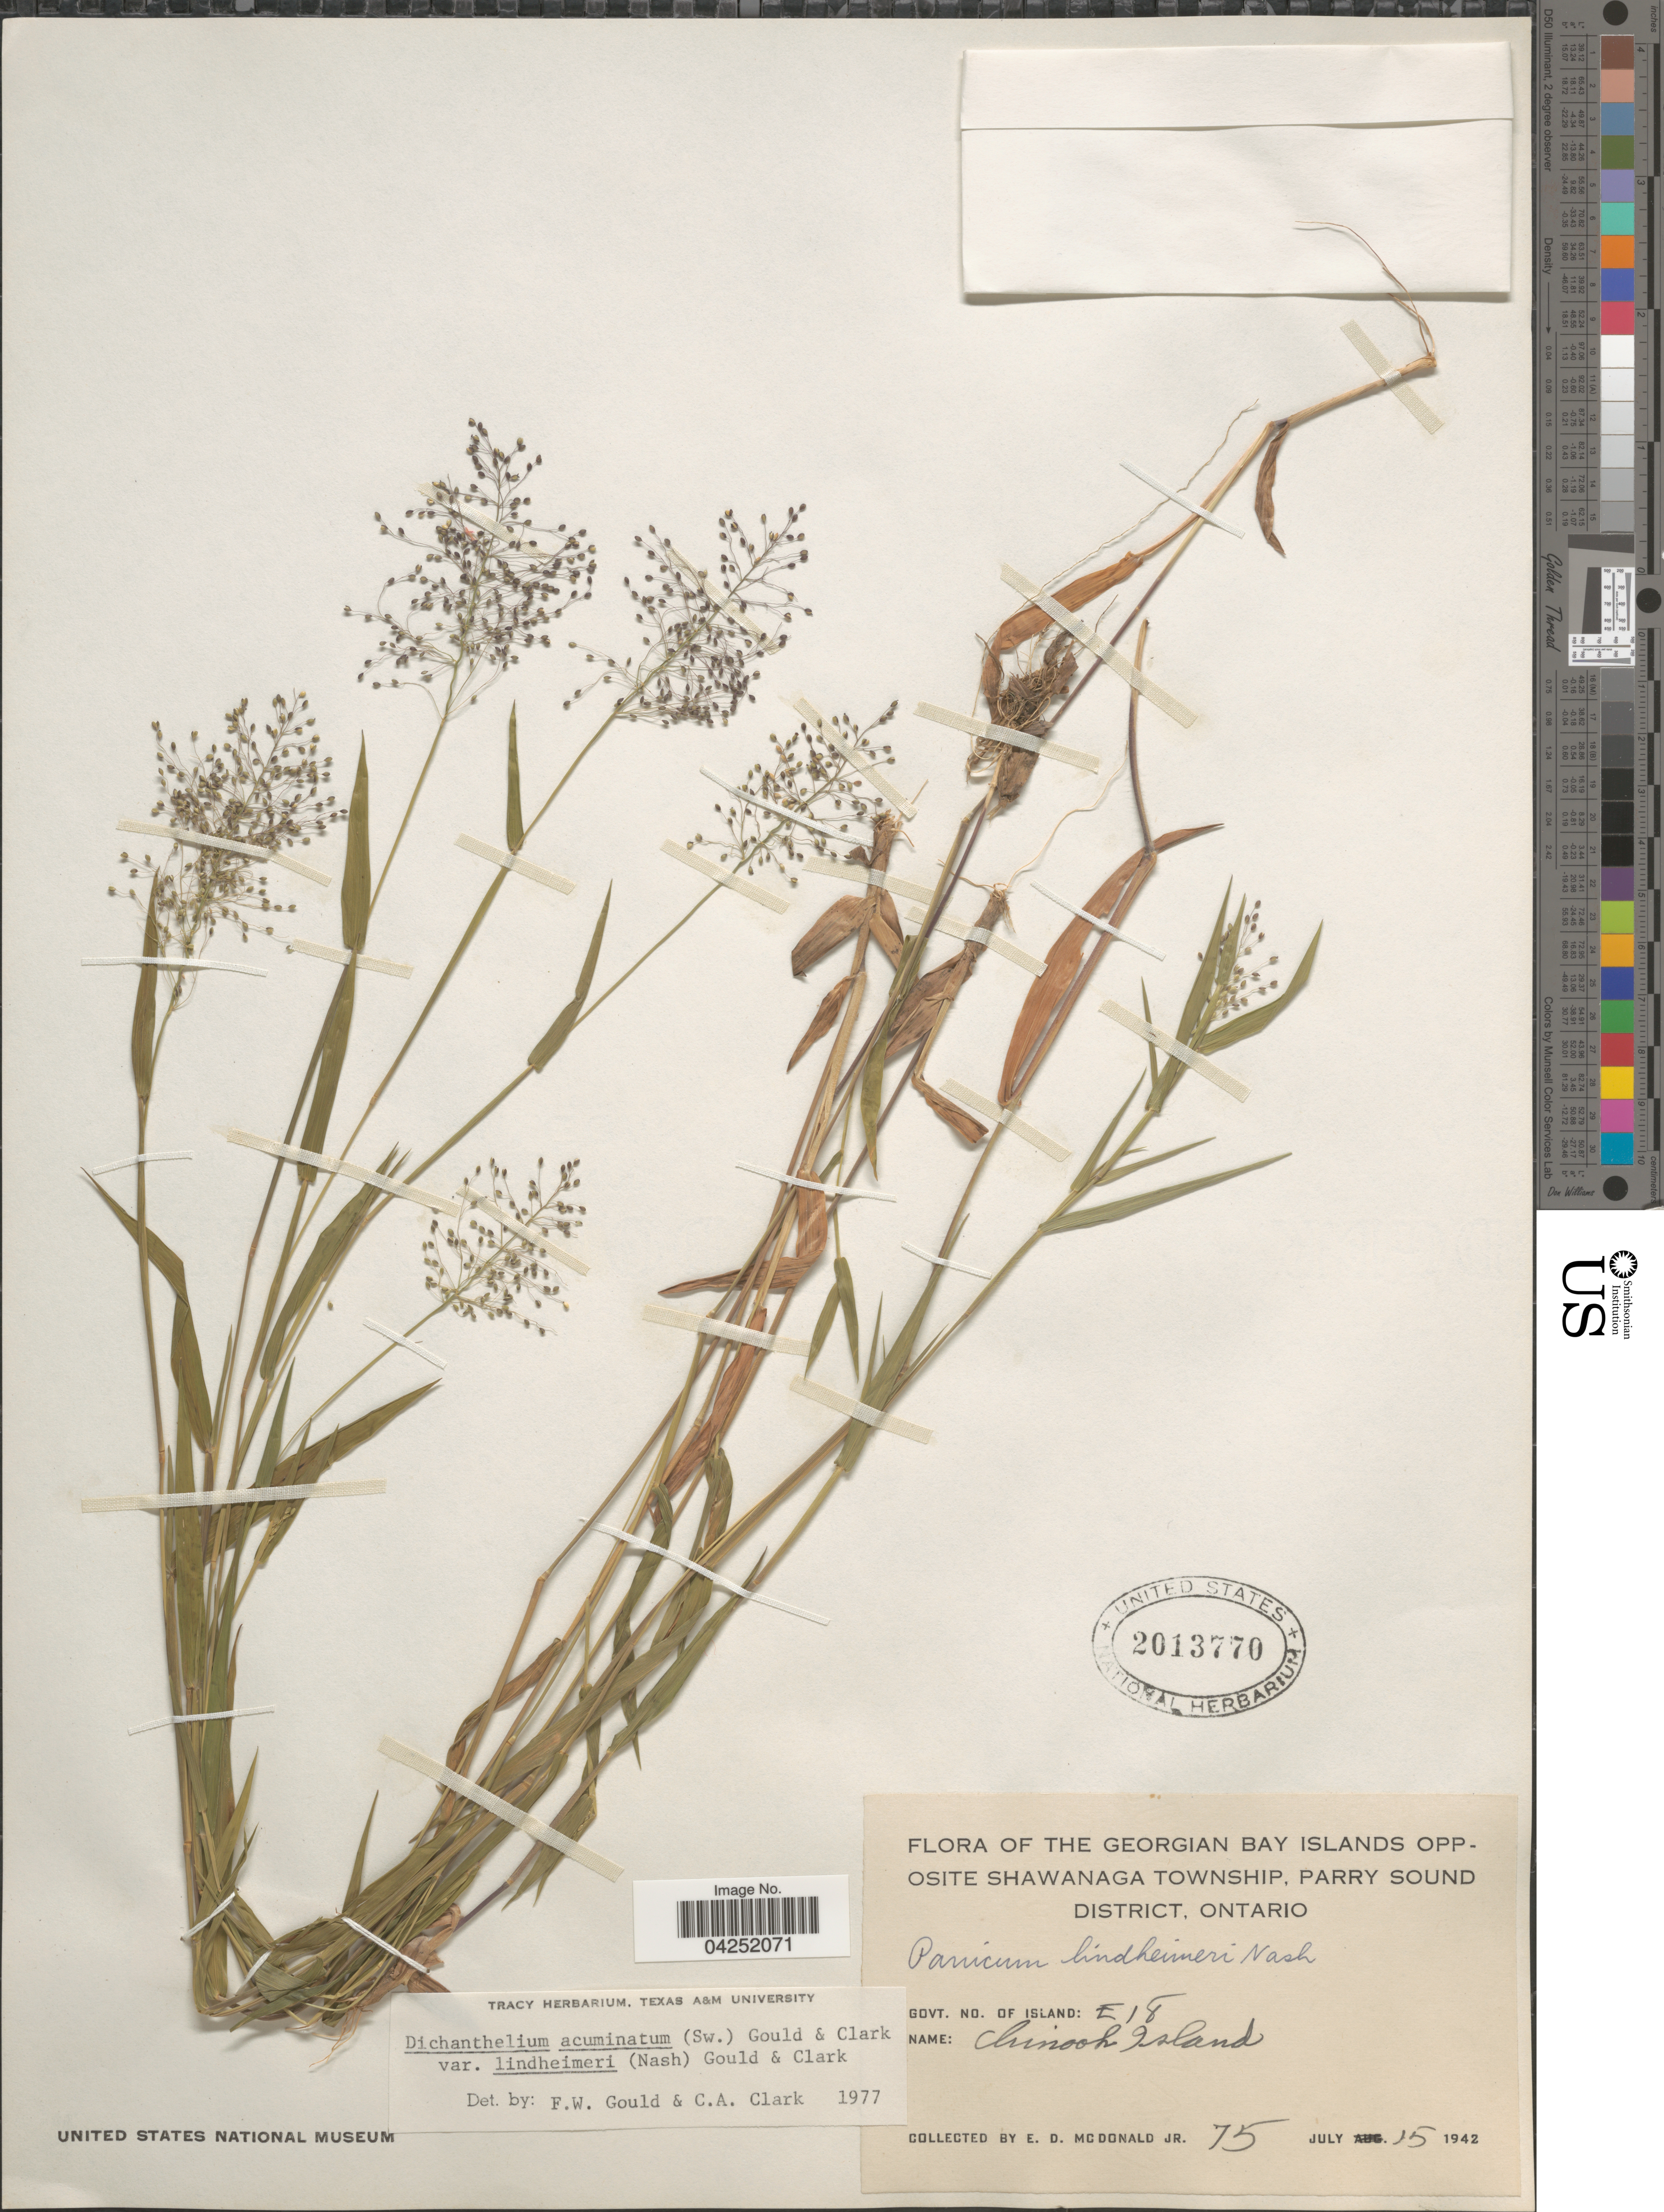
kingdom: Plantae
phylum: Tracheophyta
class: Liliopsida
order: Poales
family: Poaceae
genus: Dichanthelium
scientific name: Dichanthelium acuminatum var. lindheimeri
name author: (Nash) Gould & C.A. Clark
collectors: E. D. McDonald Jr.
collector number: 75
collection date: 1942-07-15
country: Canada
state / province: Ontario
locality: The Georgian Bay Islands opposite Shawanaga Township, Parry Sound District. Govt. No. of Island: E18. Name: Chinook Island.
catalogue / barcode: US 2013770